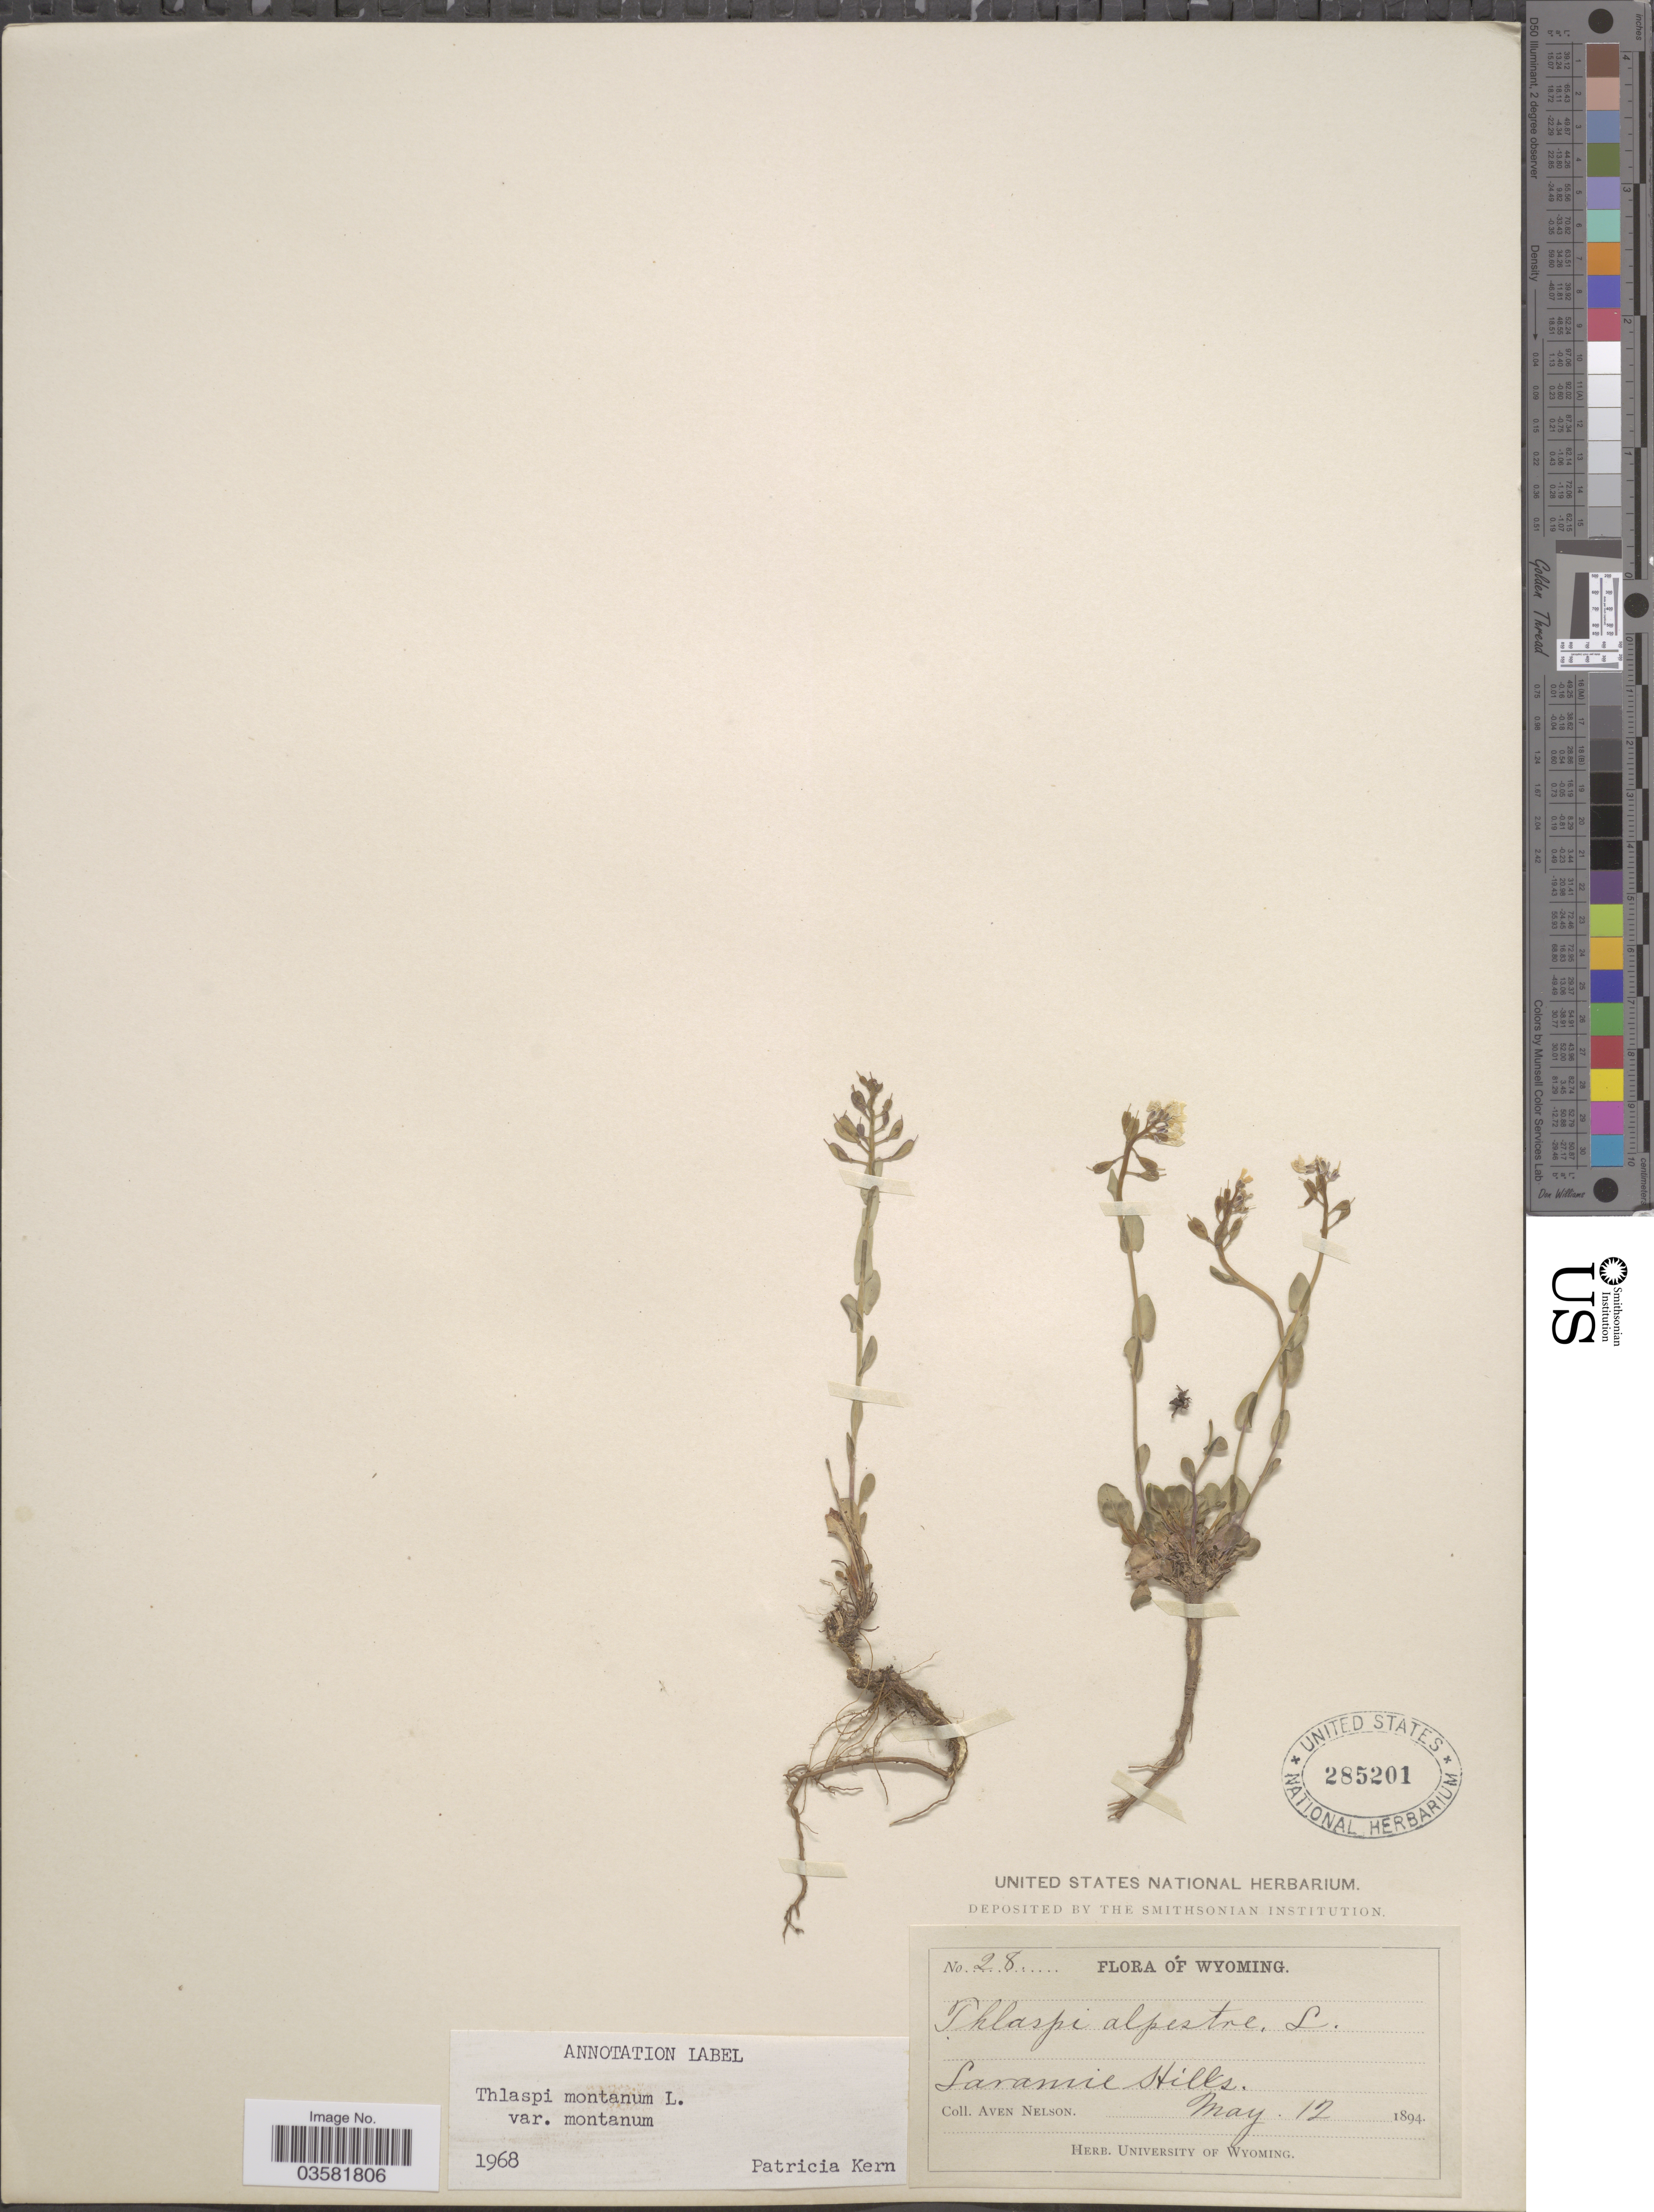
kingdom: Plantae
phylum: Tracheophyta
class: Magnoliopsida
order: Brassicales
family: Brassicaceae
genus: Thlaspi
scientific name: Thlaspi montanum var. montanum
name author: L.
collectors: A. Nelson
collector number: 28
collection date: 1894-05-12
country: United States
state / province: Wyoming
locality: Laramie Hills.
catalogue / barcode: US 285201